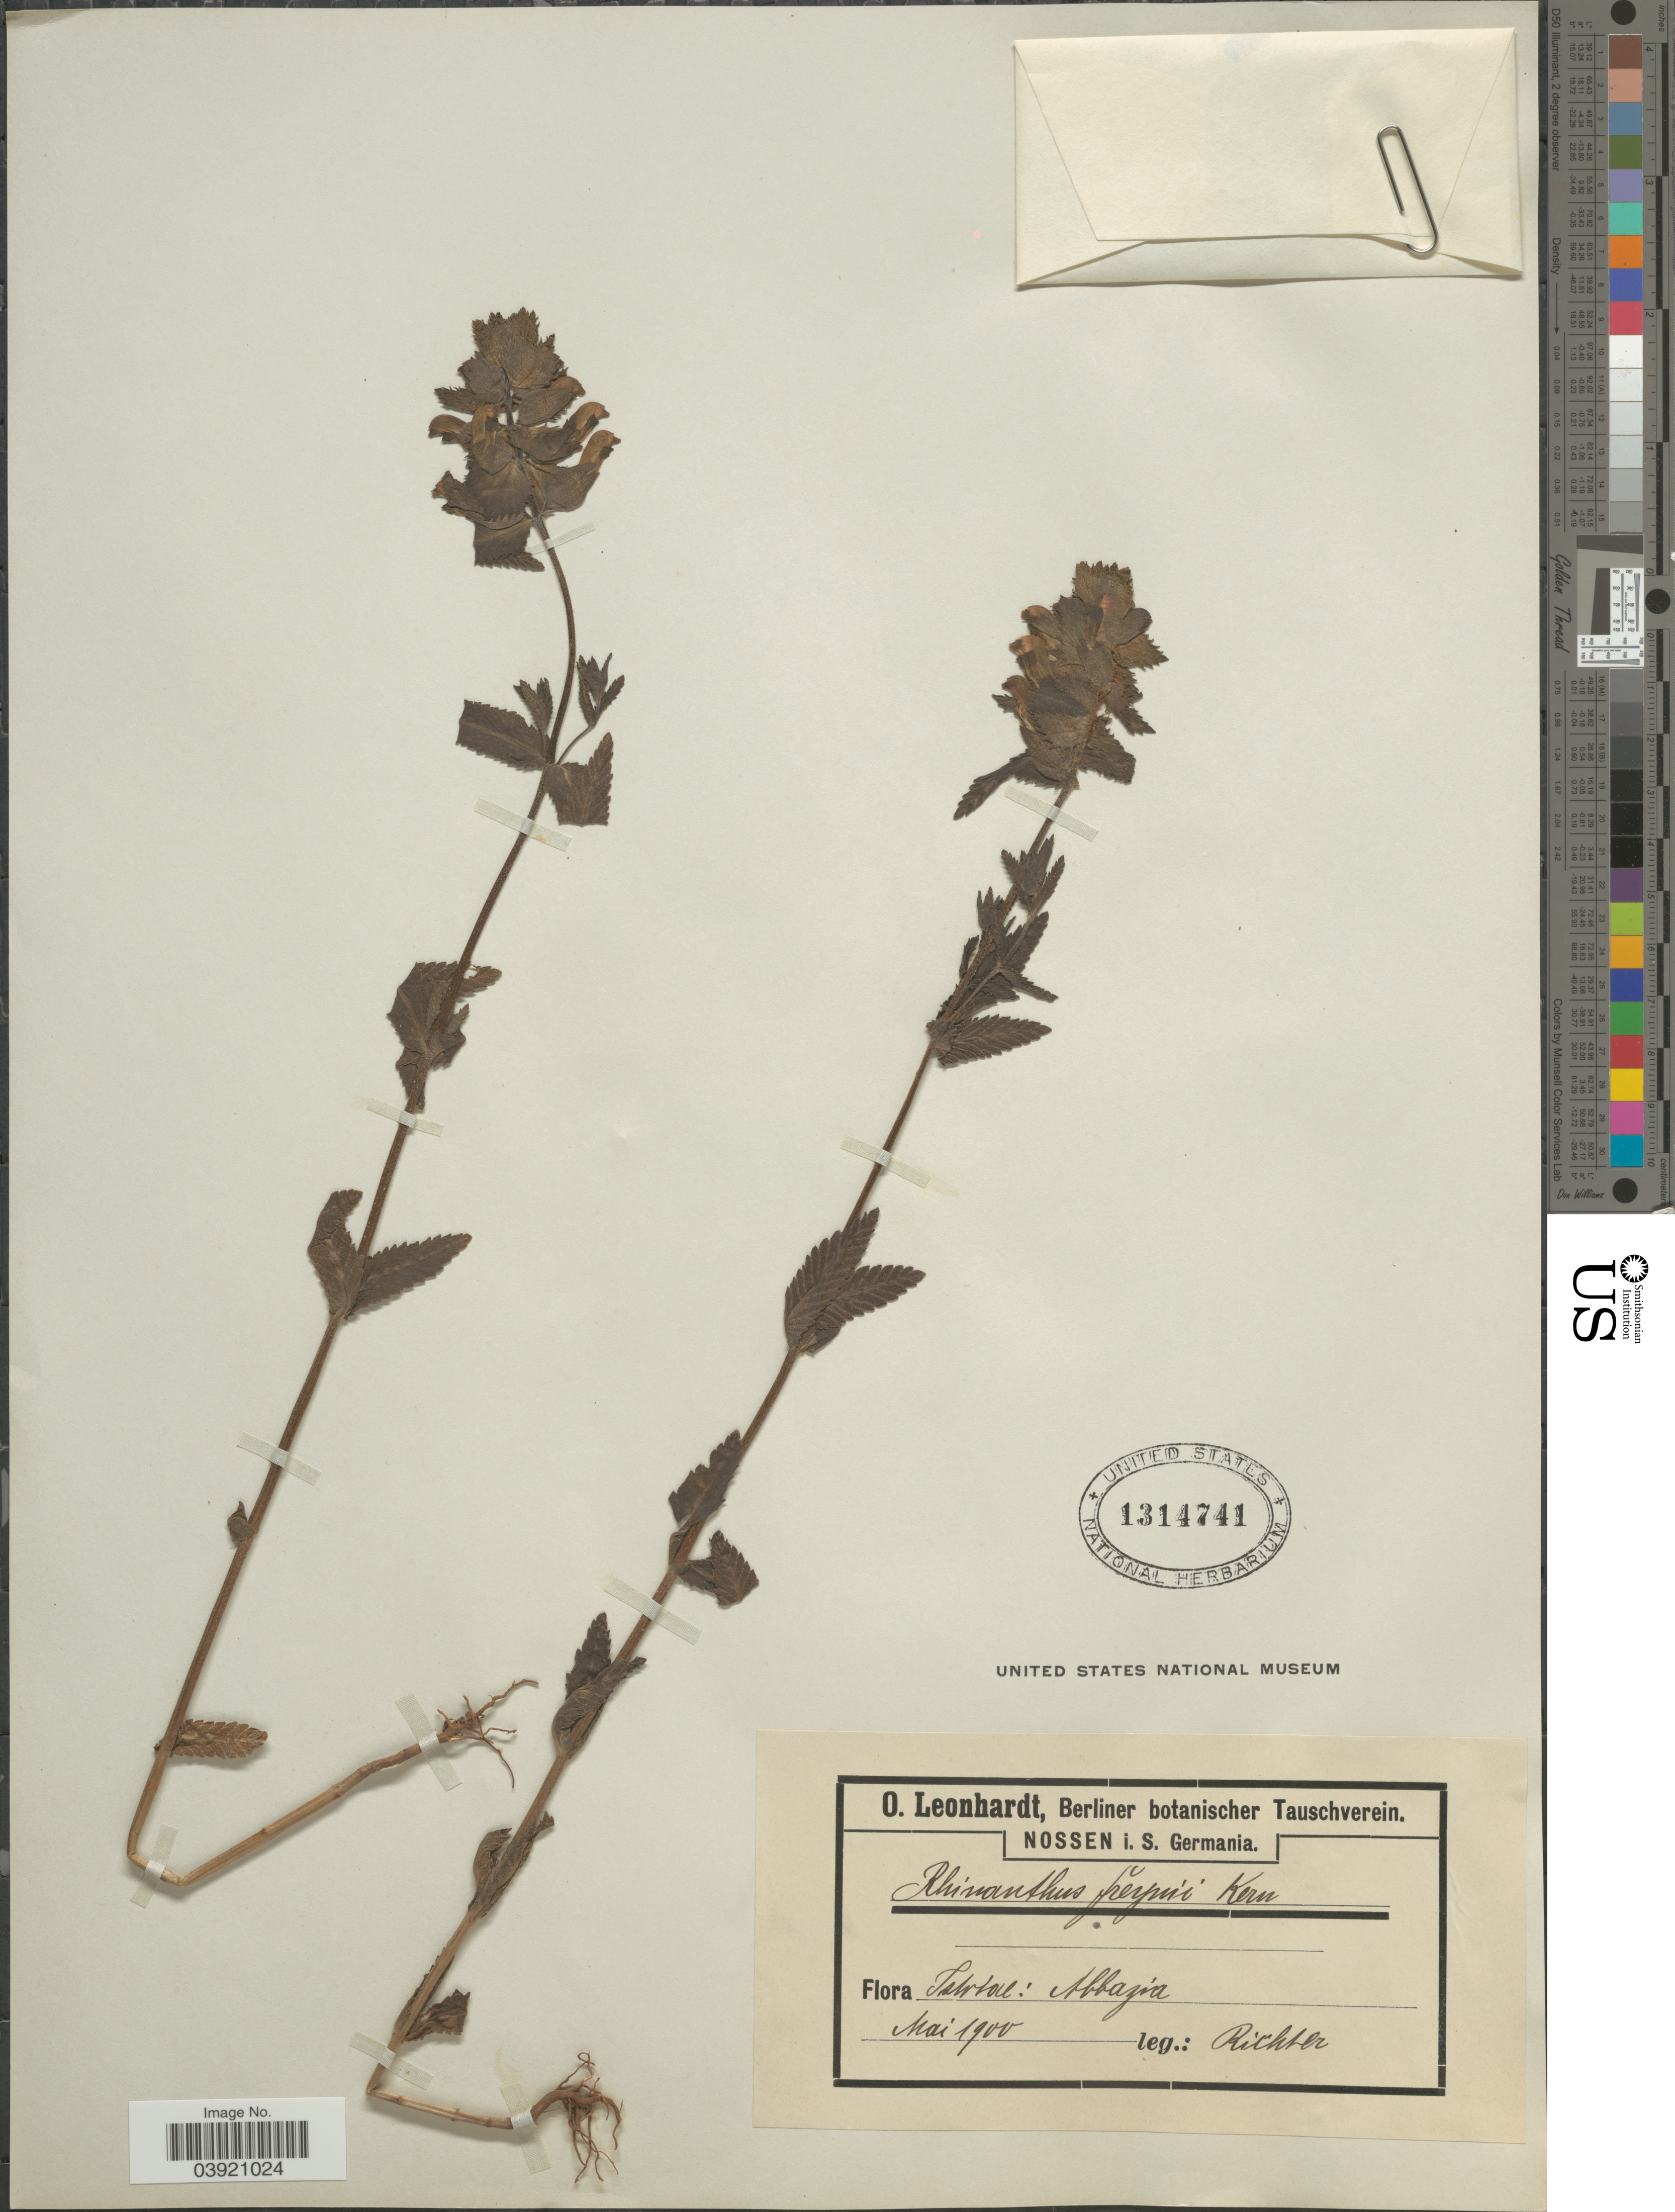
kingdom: Plantae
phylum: Tracheophyta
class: Magnoliopsida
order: Lamiales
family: Orobanchaceae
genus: Rhinanthus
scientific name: Rhinanthus freynii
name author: (A. Kern. ex Sterneck) Fiori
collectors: -- Richter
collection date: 1900-05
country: Croatia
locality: Istriol [interpreted]: Abbazia.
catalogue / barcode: US 1314741